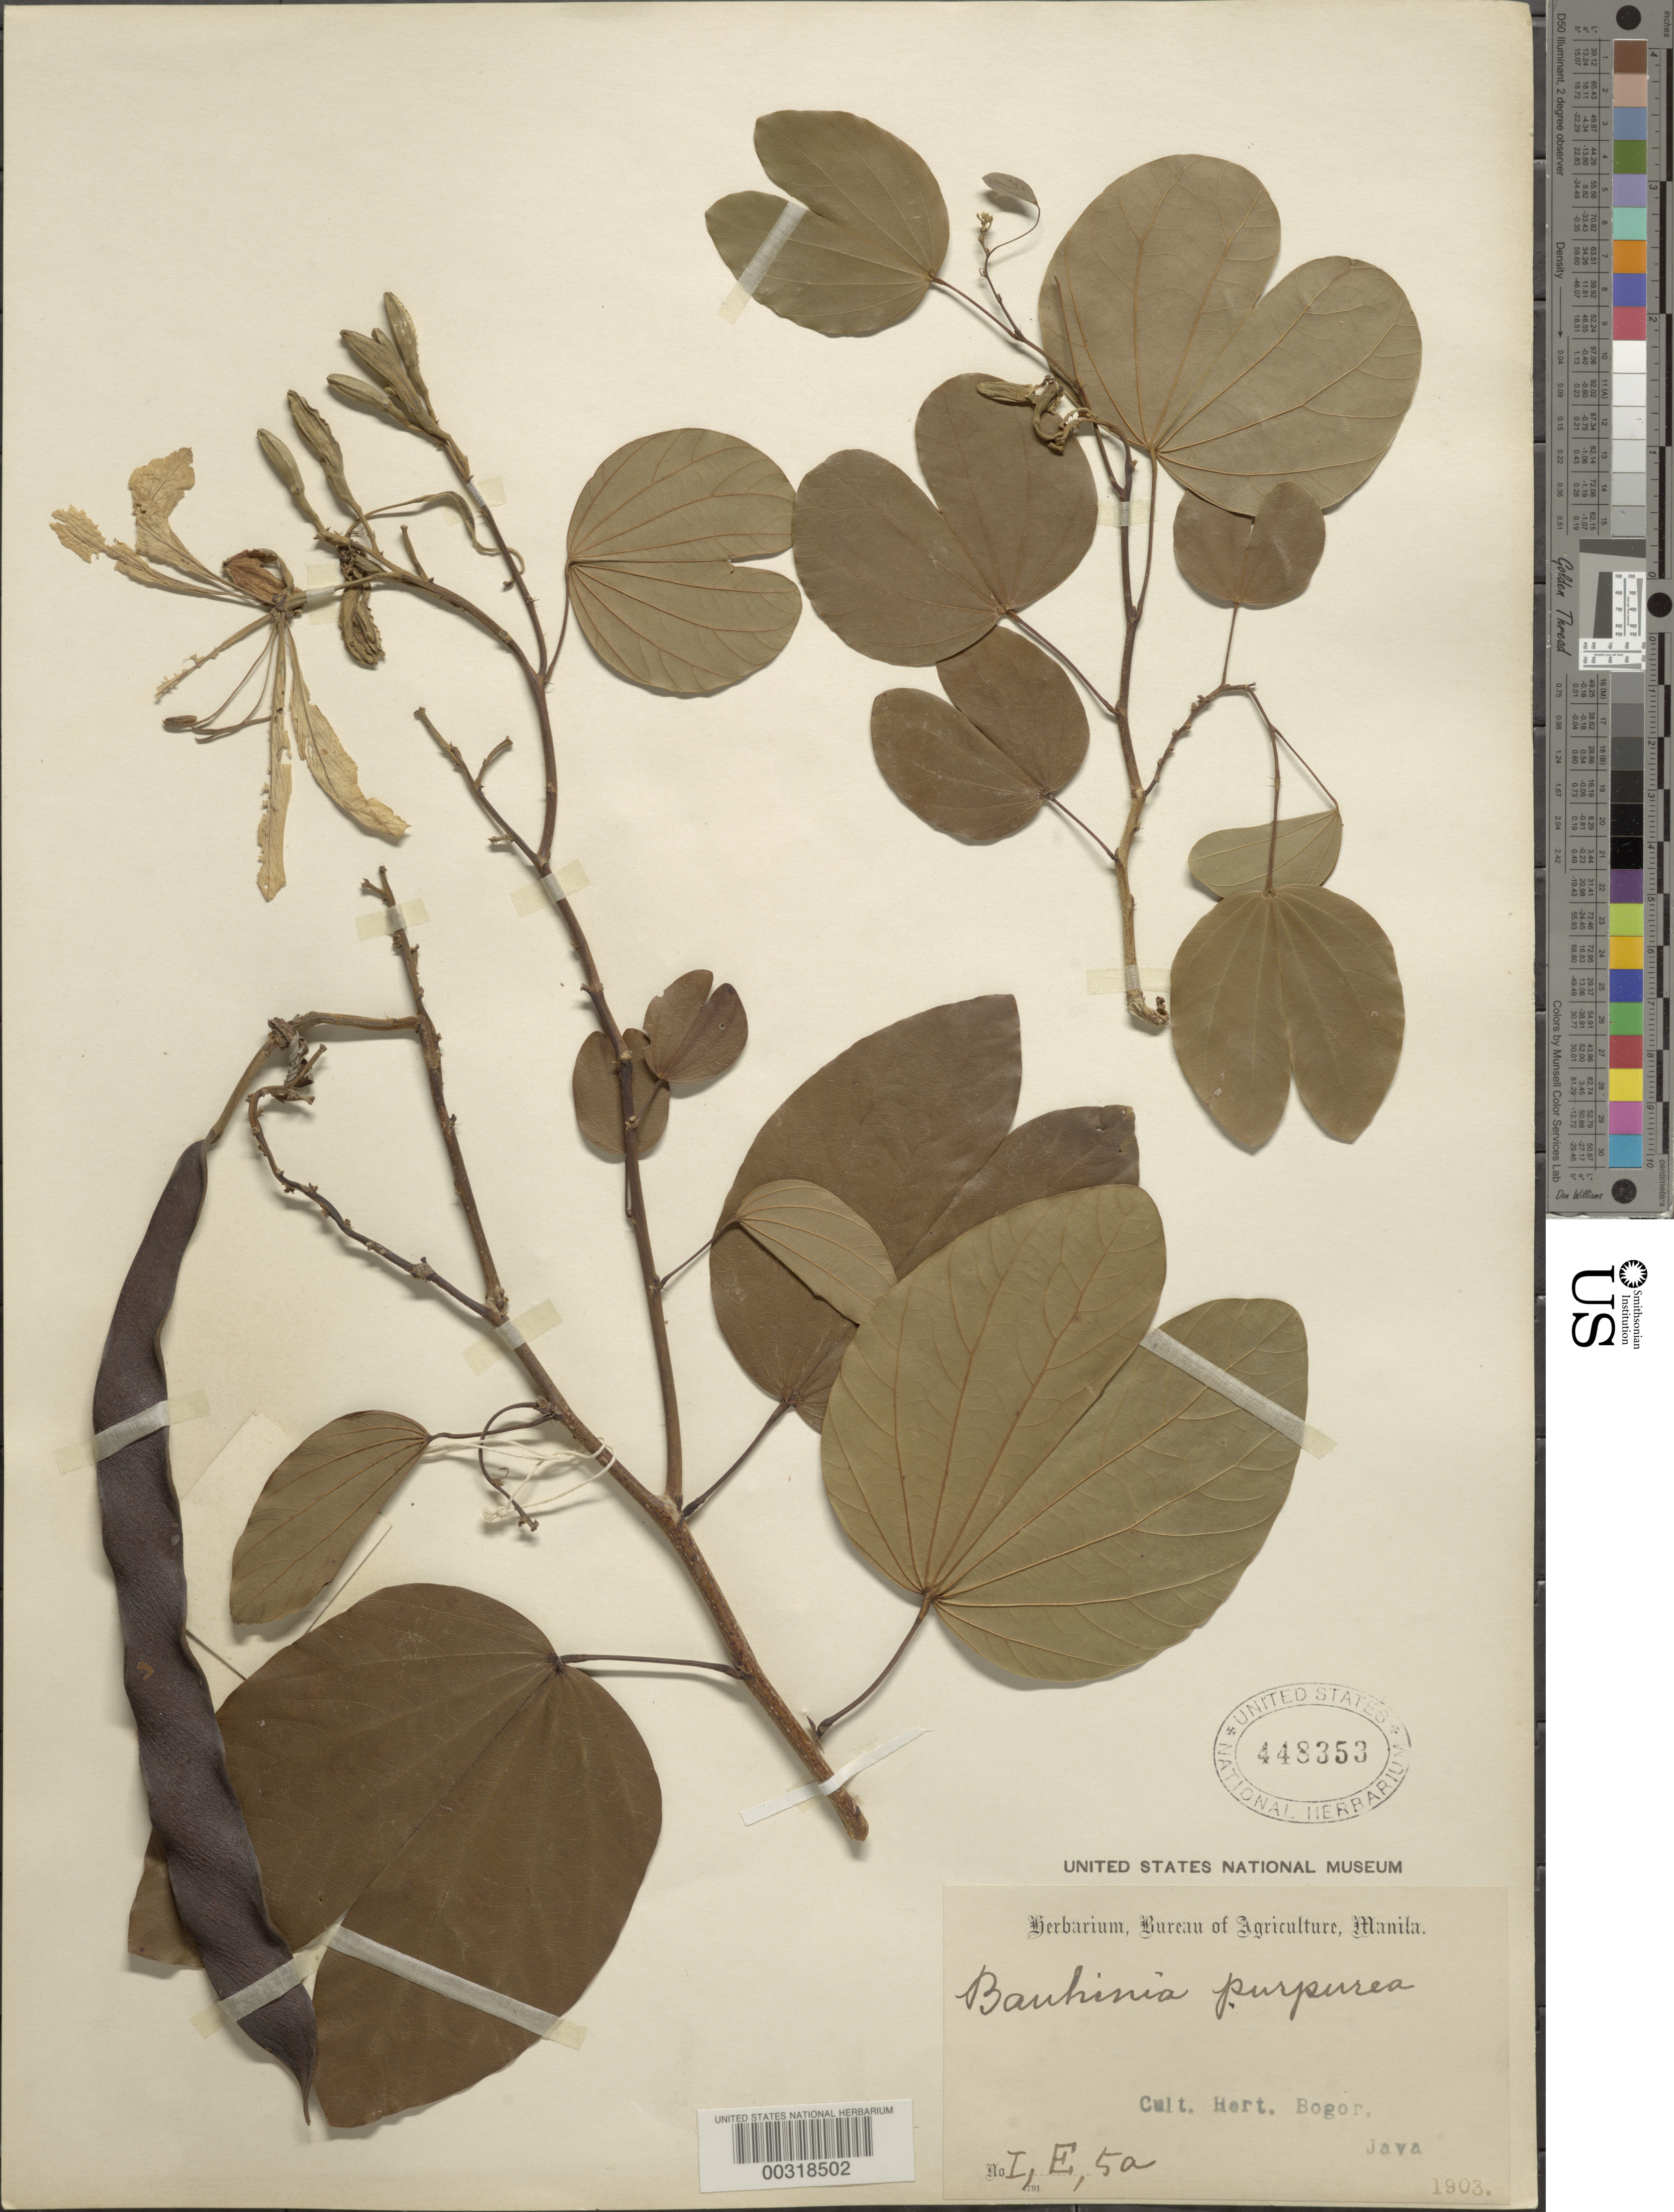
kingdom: Plantae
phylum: Tracheophyta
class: Magnoliopsida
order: Fabales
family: Fabaceae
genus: Bauhinia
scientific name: Bauhinia purpurea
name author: L.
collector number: I,e,5a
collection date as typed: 1903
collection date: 1903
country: Indonesia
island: Java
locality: Hort. bogor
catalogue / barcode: US 448353